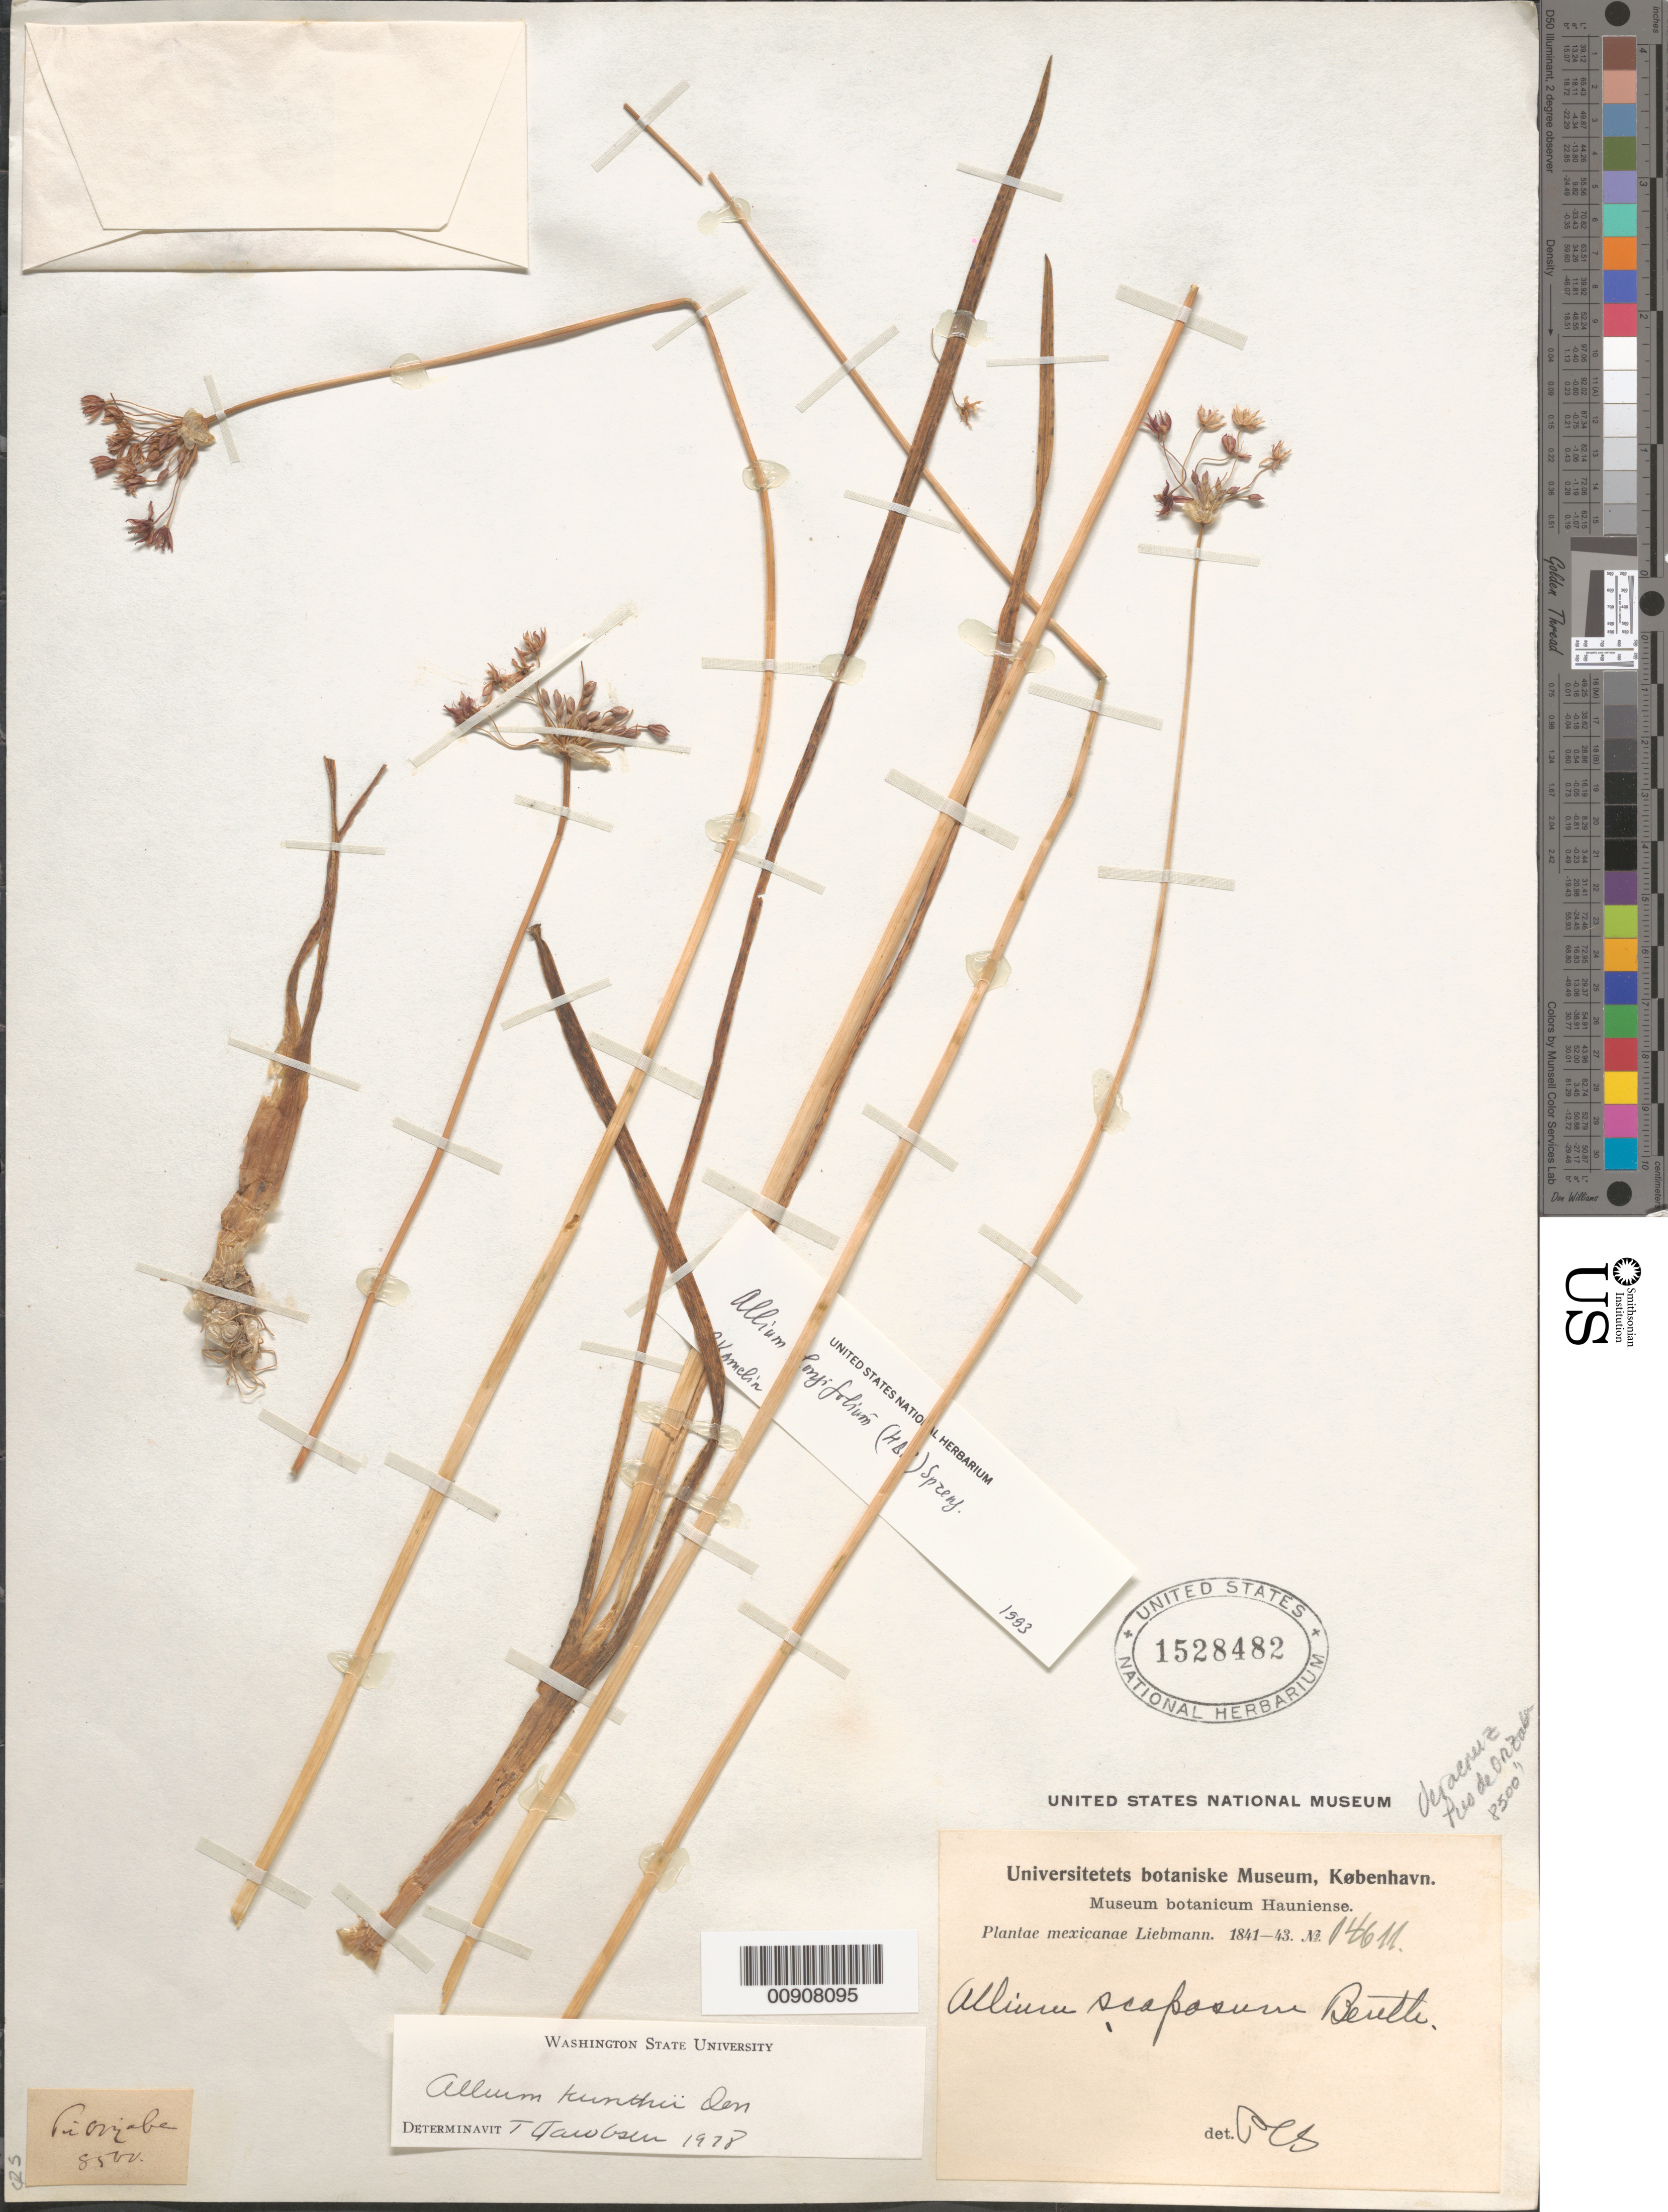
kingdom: Plantae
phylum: Tracheophyta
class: Liliopsida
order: Asparagales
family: Amaryllidaceae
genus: Allium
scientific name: Allium longifolium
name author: (Kunth) Spreng.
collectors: F. M. Liebmann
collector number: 14611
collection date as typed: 1841 to -- --- 1843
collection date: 1841/1843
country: Mexico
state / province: Veracruz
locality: Pi. Orizaba.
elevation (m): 2591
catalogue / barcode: US 1528482